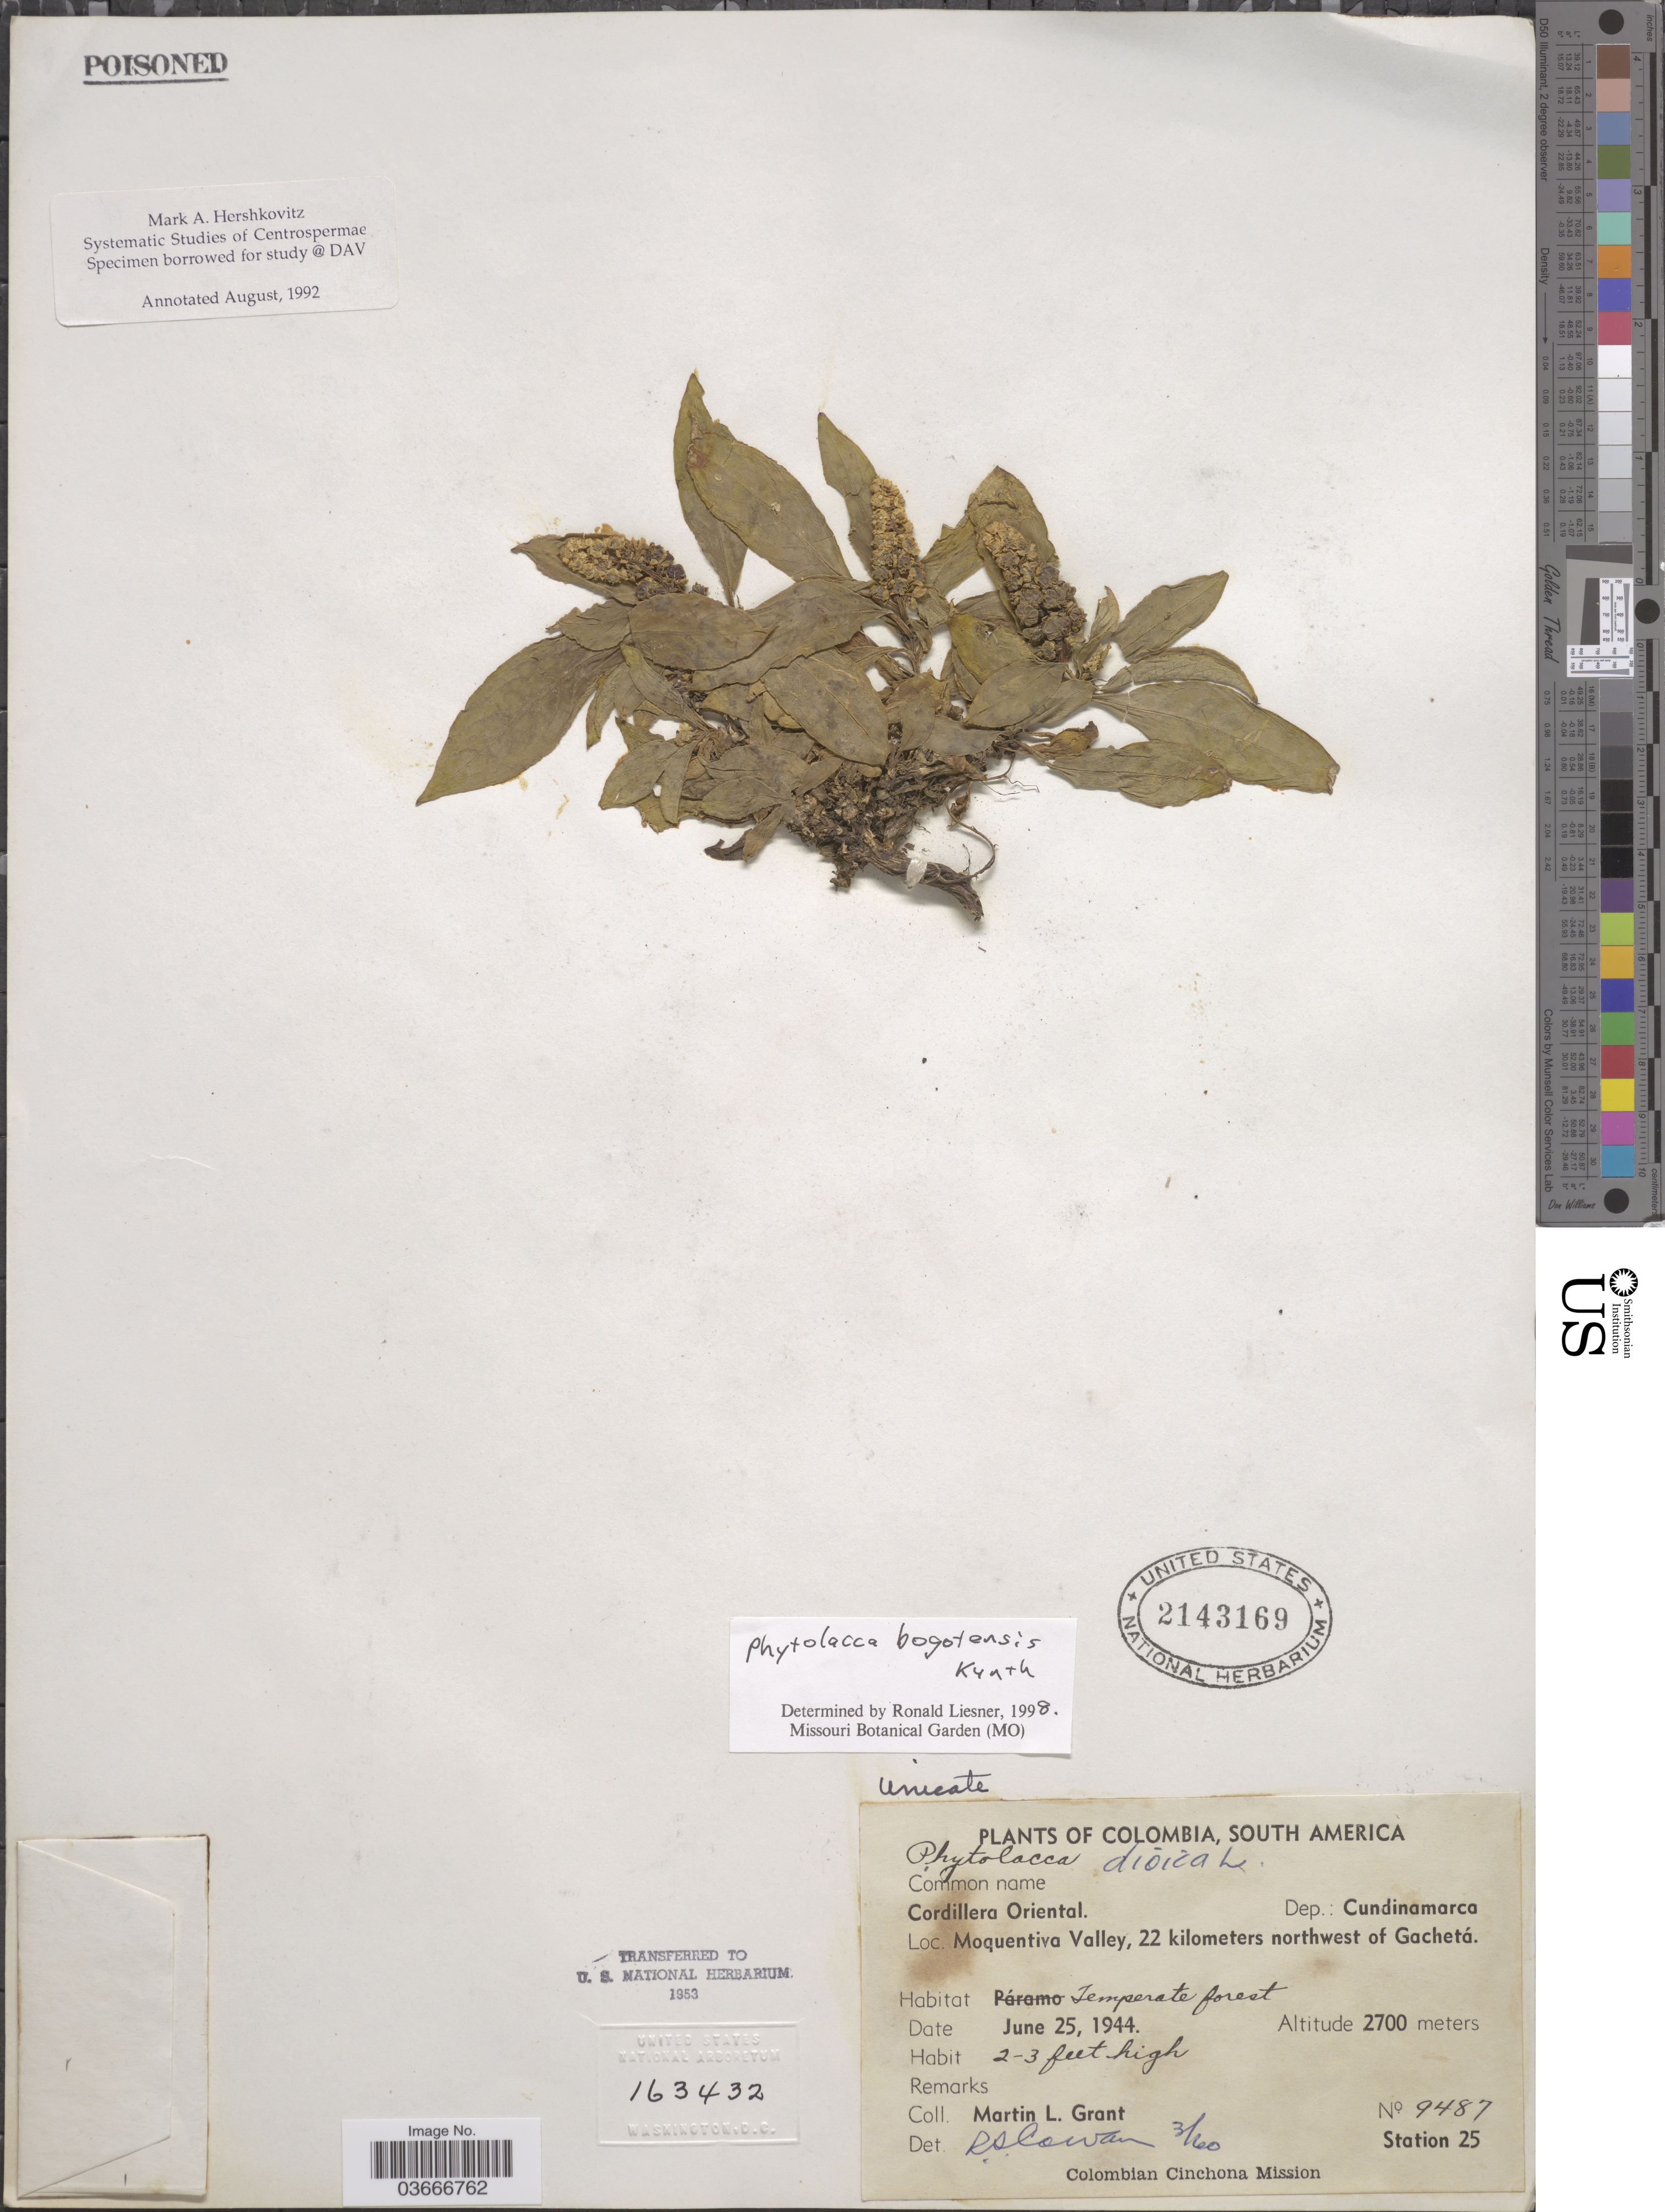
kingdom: Plantae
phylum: Tracheophyta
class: Magnoliopsida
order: Caryophyllales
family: Phytolaccaceae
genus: Phytolacca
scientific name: Phytolacca bogotensis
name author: Kunth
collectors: M. L. Grant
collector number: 9487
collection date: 1944-06-25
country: Colombia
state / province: Cundinamarca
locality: Cordillera Oriental. Dep.: Cundinamarca. Moquentiva Valley, 22 kilometers northwest of Gachetá.Station 25 [unsure placement].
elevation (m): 2700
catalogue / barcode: US 2143169